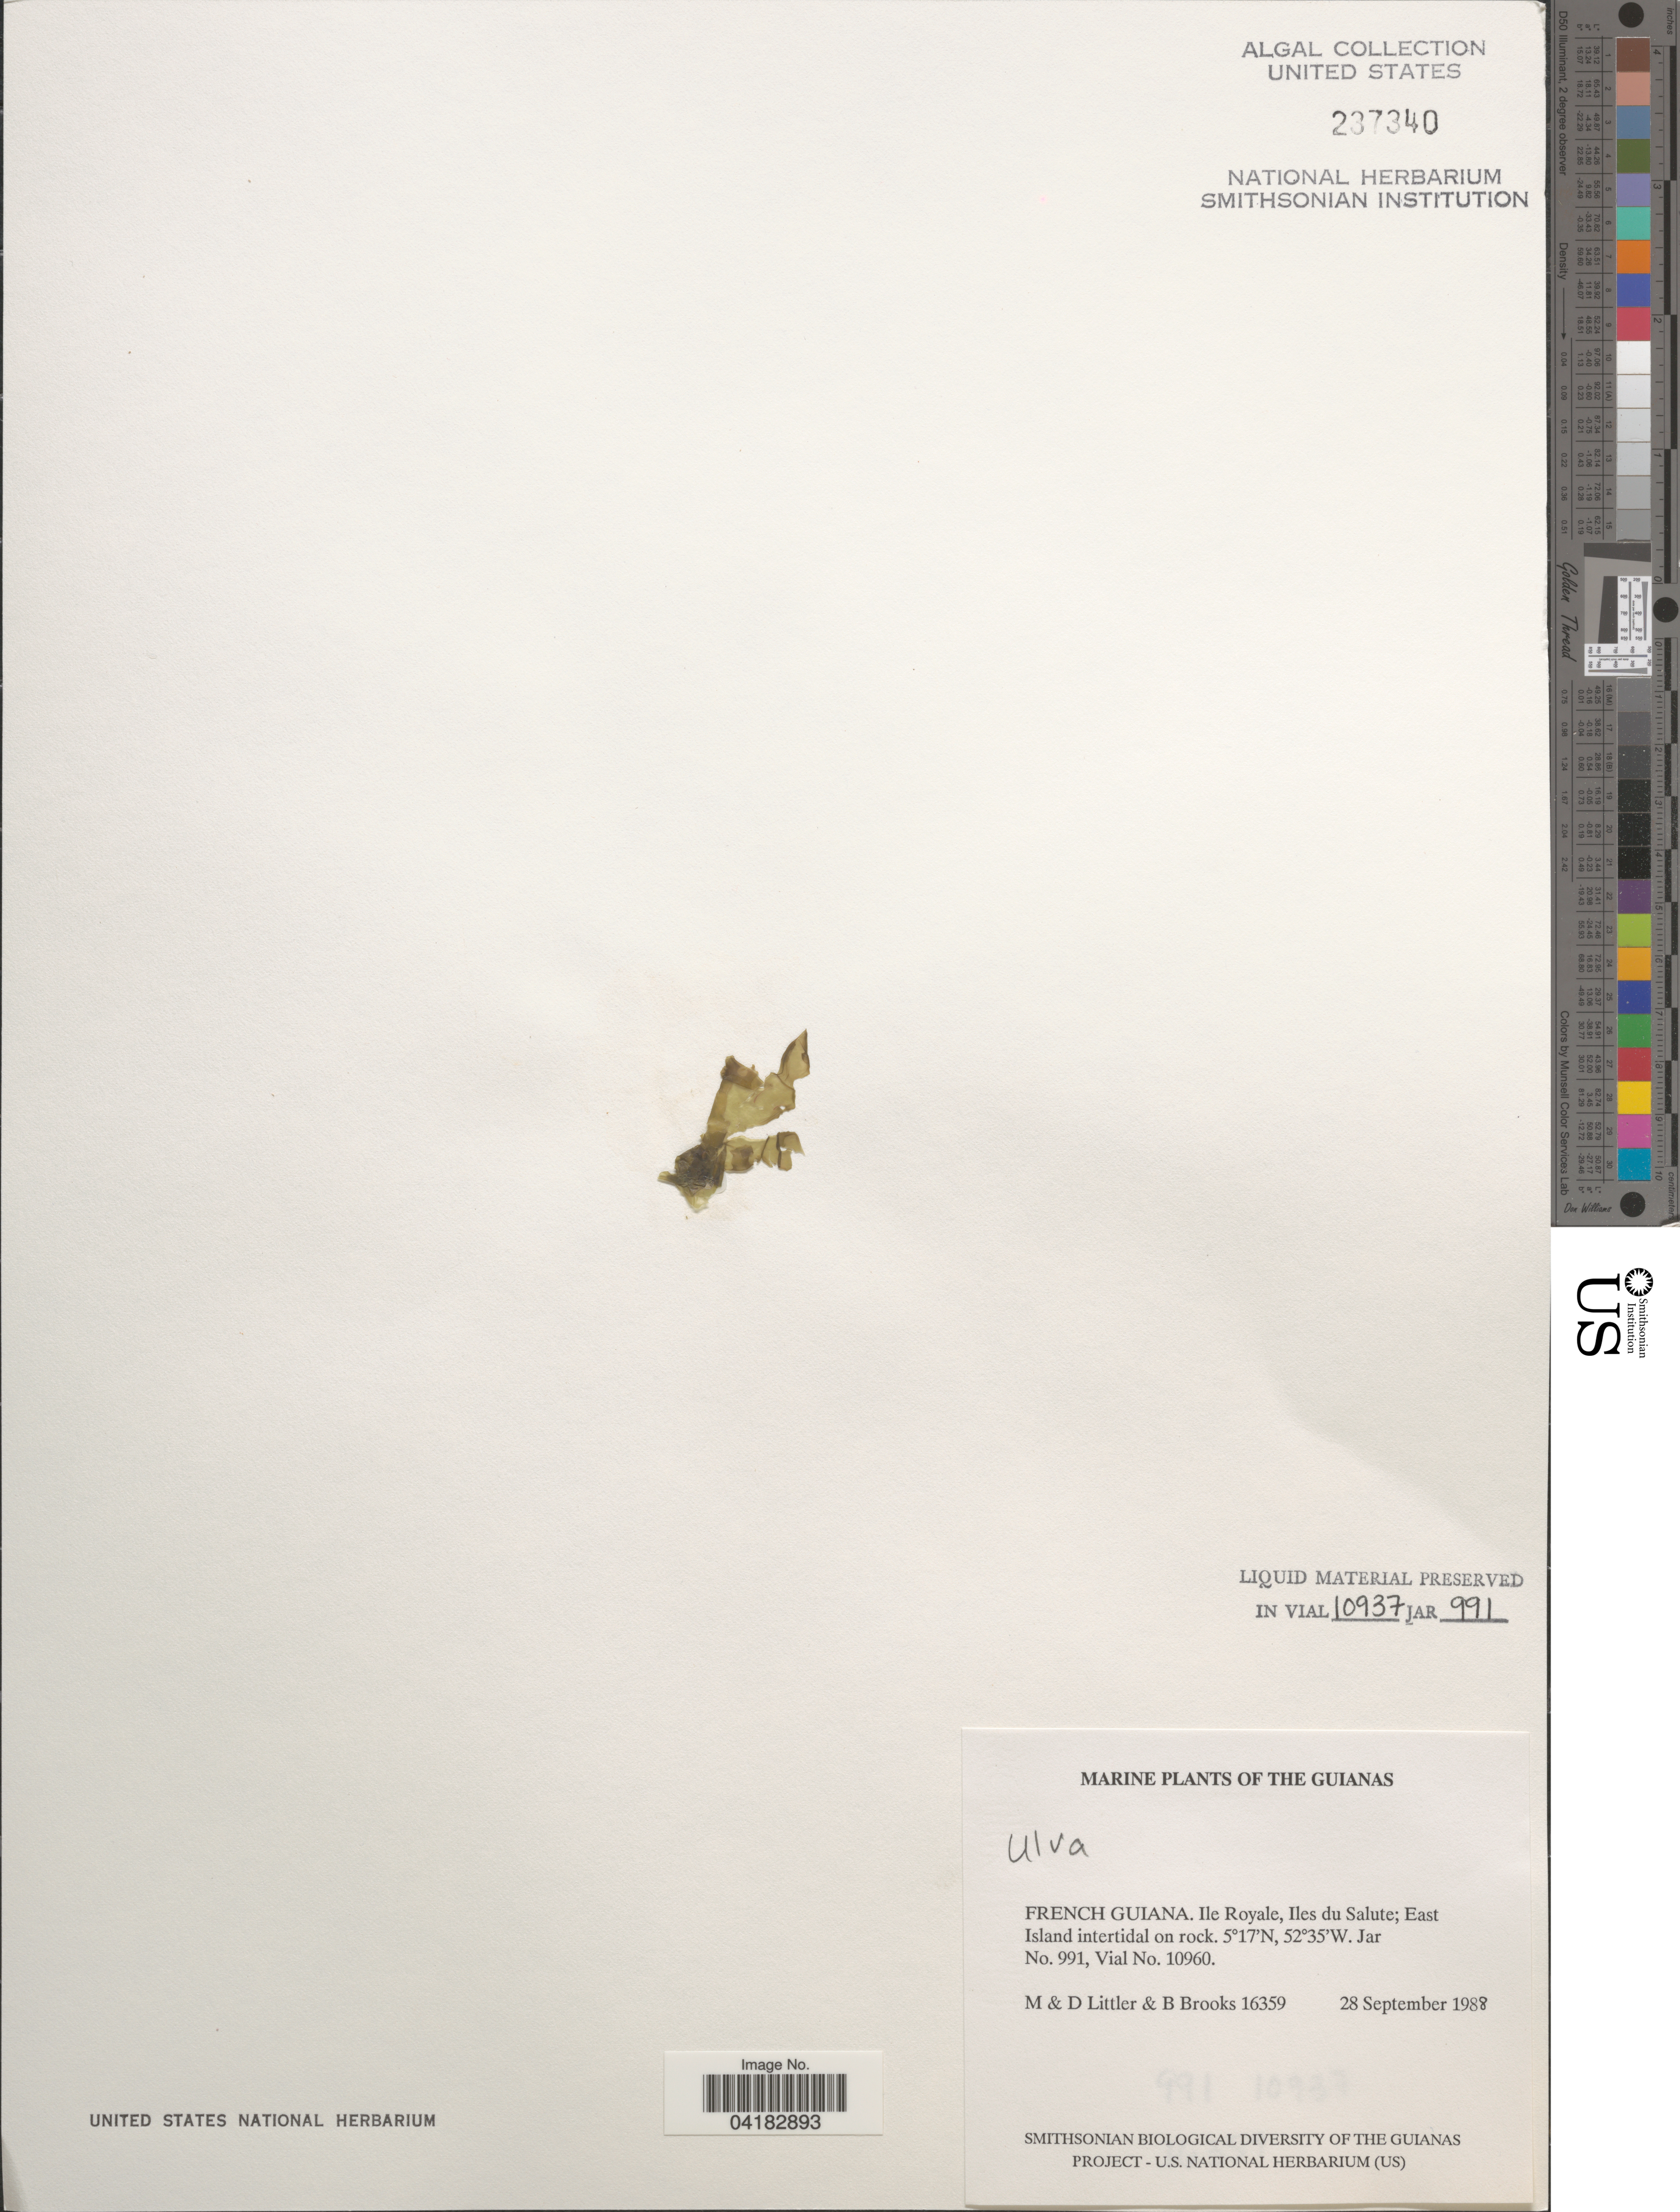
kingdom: Plantae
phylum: Chlorophyta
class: Ulvophyceae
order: Ulvales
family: Ulvaceae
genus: Ulva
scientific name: Ulva sp.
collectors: M. Littler, D. S. Littler & B. Brooks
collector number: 16359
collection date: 1988-09-28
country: French Guiana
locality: Guianas. Ile Royale, Iles du Salute; East Island intertidal on rock.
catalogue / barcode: US 237340